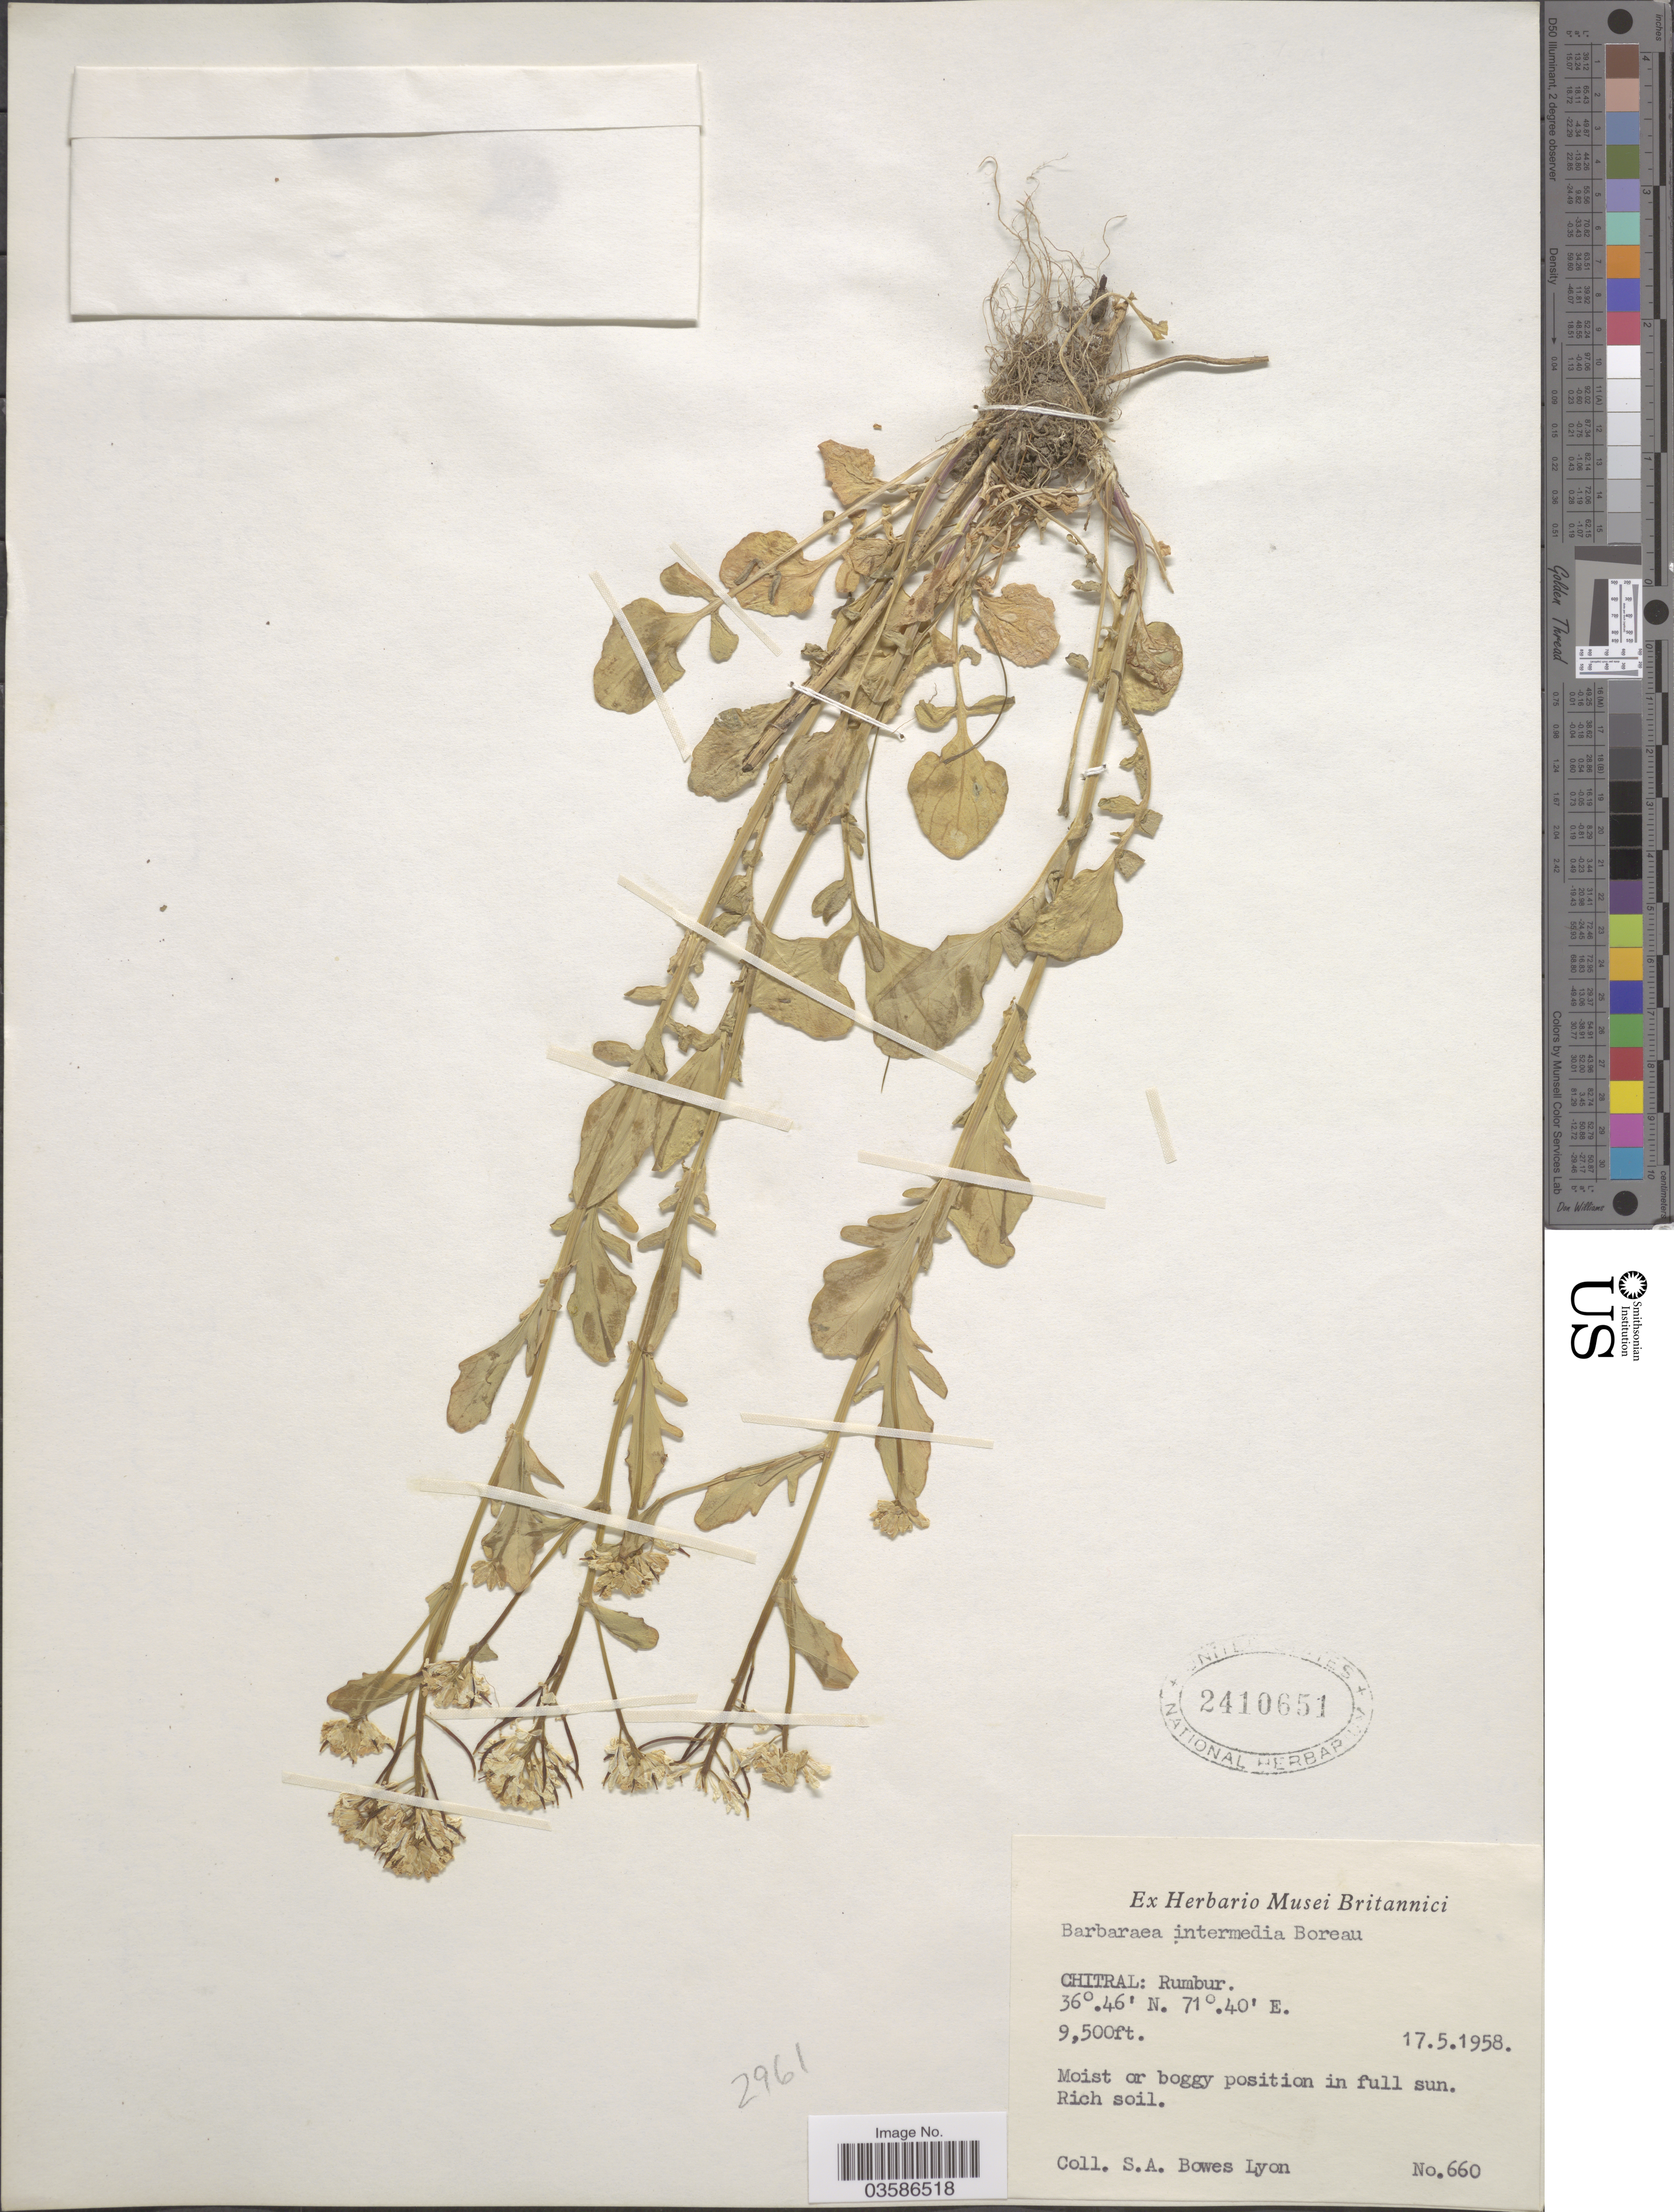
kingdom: Plantae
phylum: Tracheophyta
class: Magnoliopsida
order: Brassicales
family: Brassicaceae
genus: Barbarea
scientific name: Barbarea intermedia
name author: Boreau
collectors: S. Bowes Lyon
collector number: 660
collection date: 1958-05-17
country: Pakistan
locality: Chitral: Rumbur.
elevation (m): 2896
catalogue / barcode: US 2410651